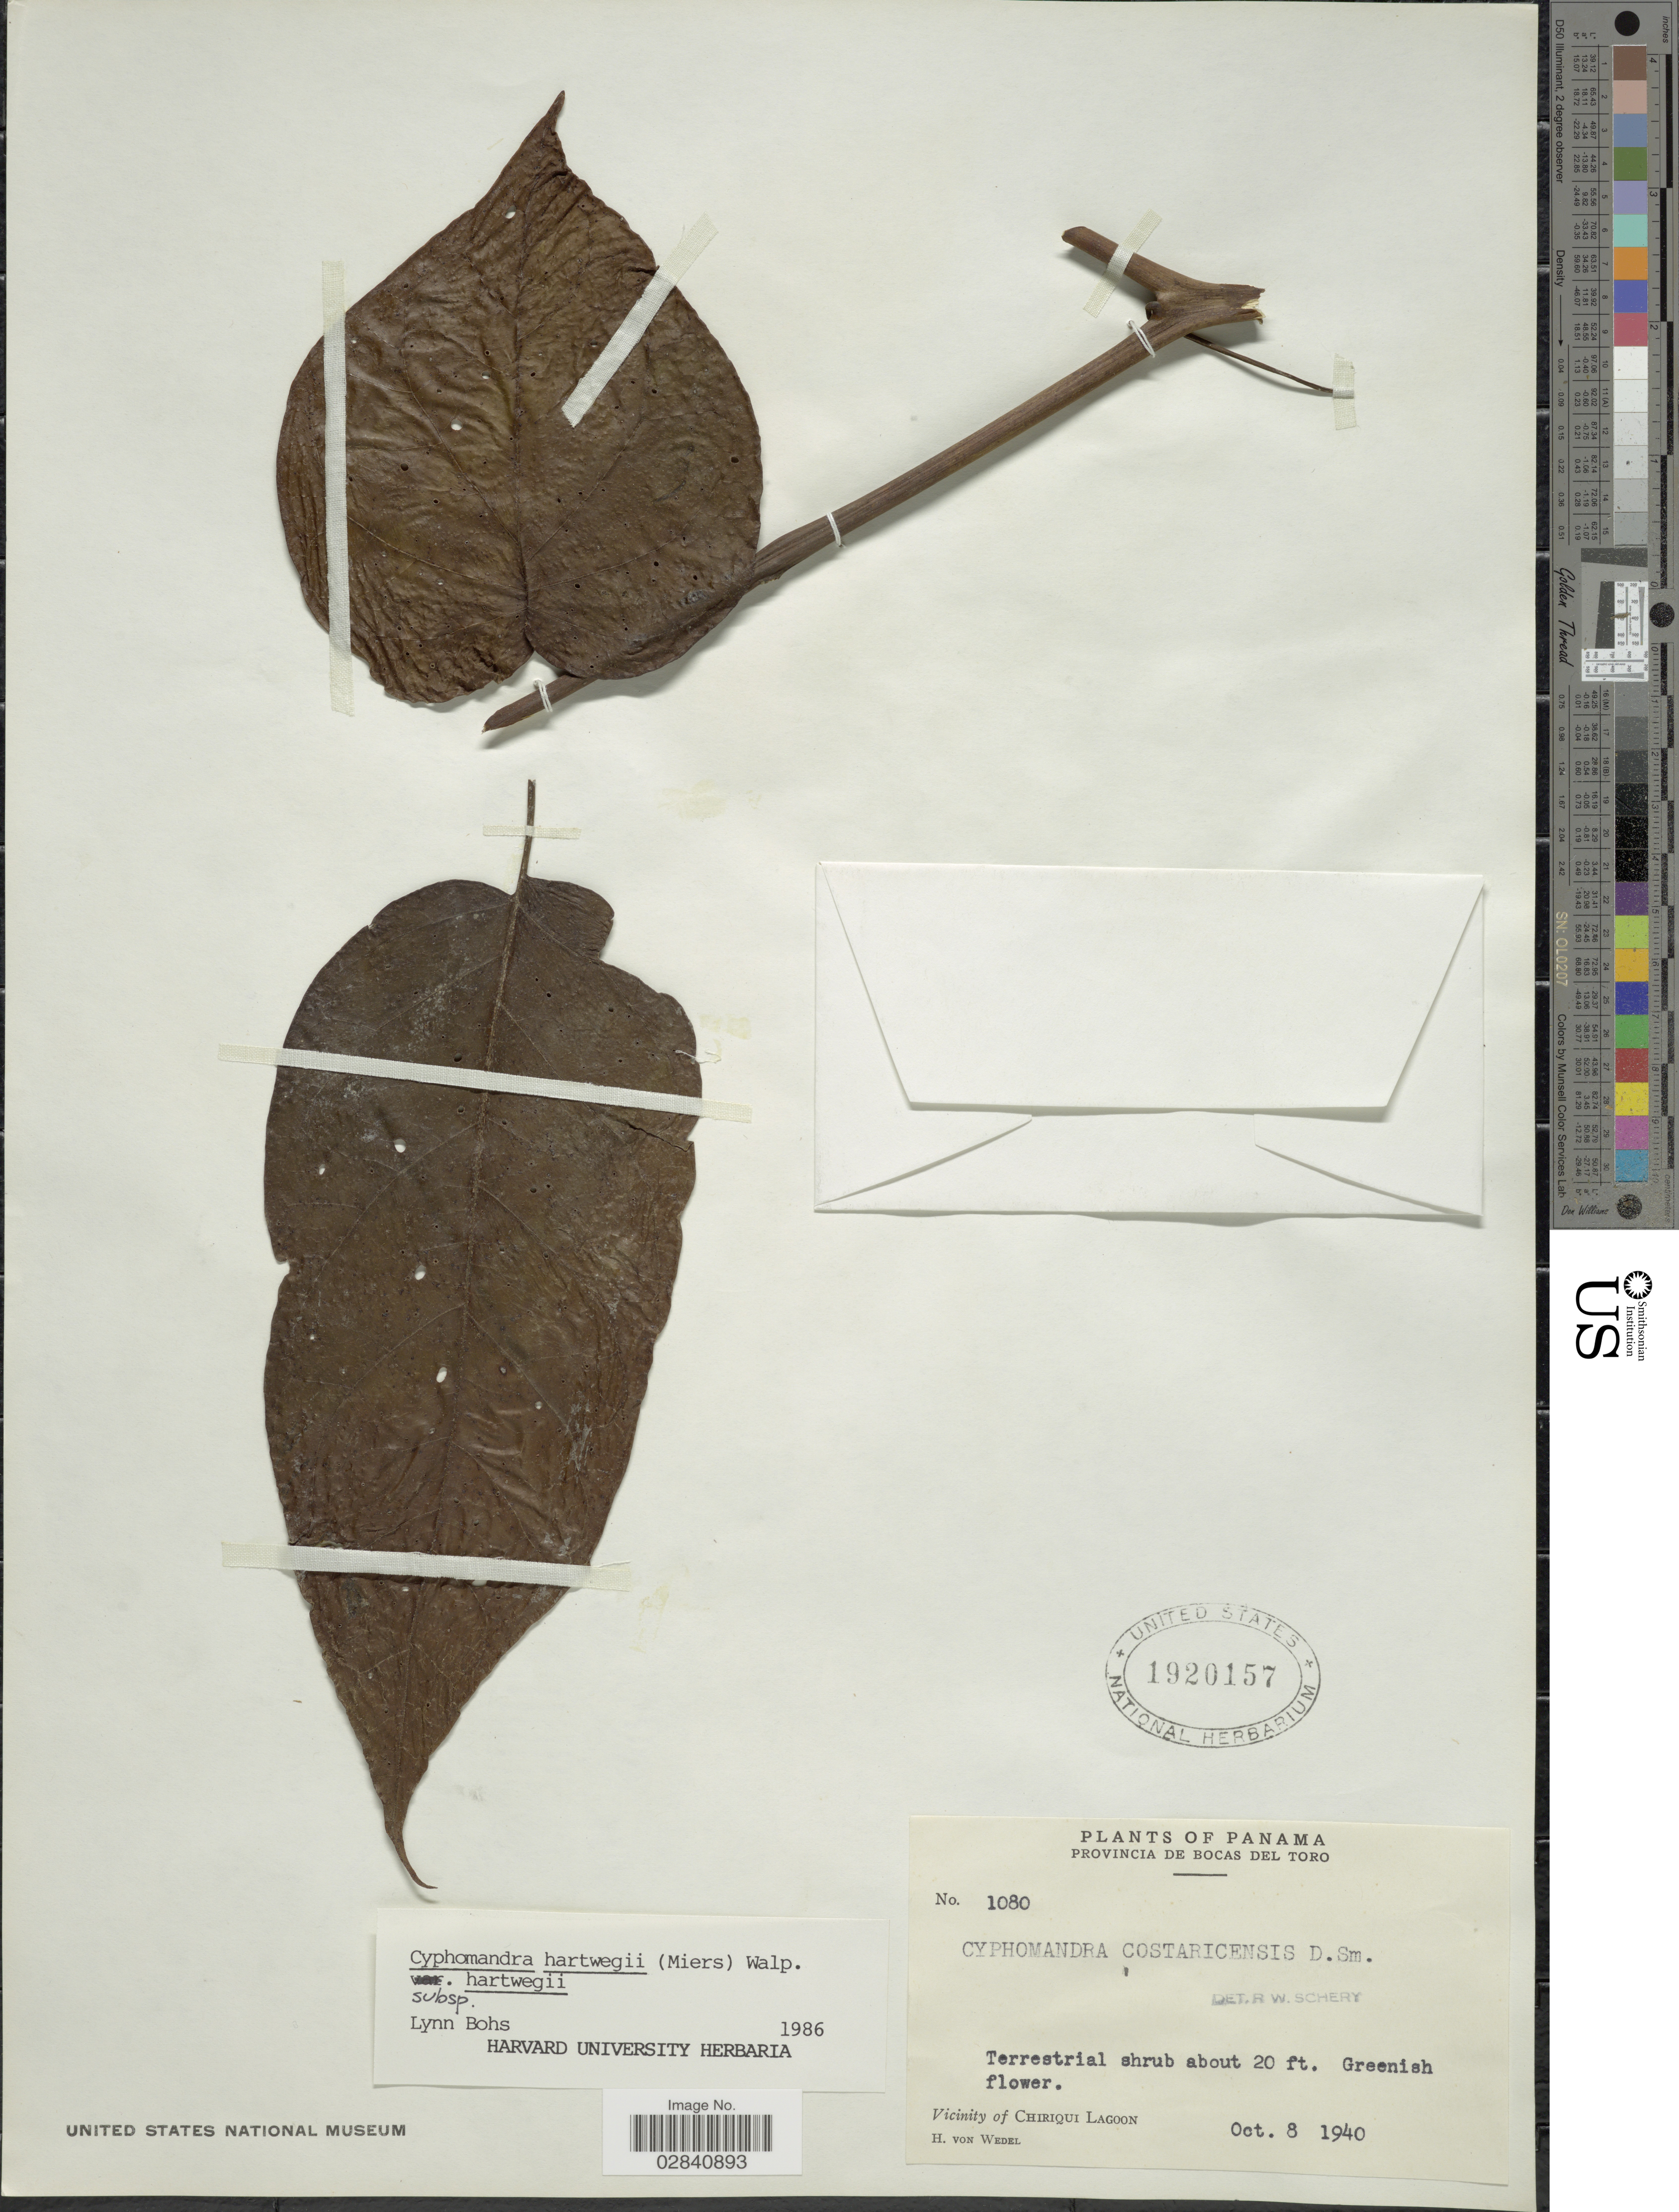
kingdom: Plantae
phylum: Tracheophyta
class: Magnoliopsida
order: Solanales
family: Solanaceae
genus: Cyphomandra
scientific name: Cyphomandra hartwegii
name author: (Miers) Sendtn. ex Walp.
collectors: H. von Wedel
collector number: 1080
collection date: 1940-10-08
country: Panama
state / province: Bocas del Toro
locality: Vicinity of Chiriqui Lagoon.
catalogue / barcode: US 1920157